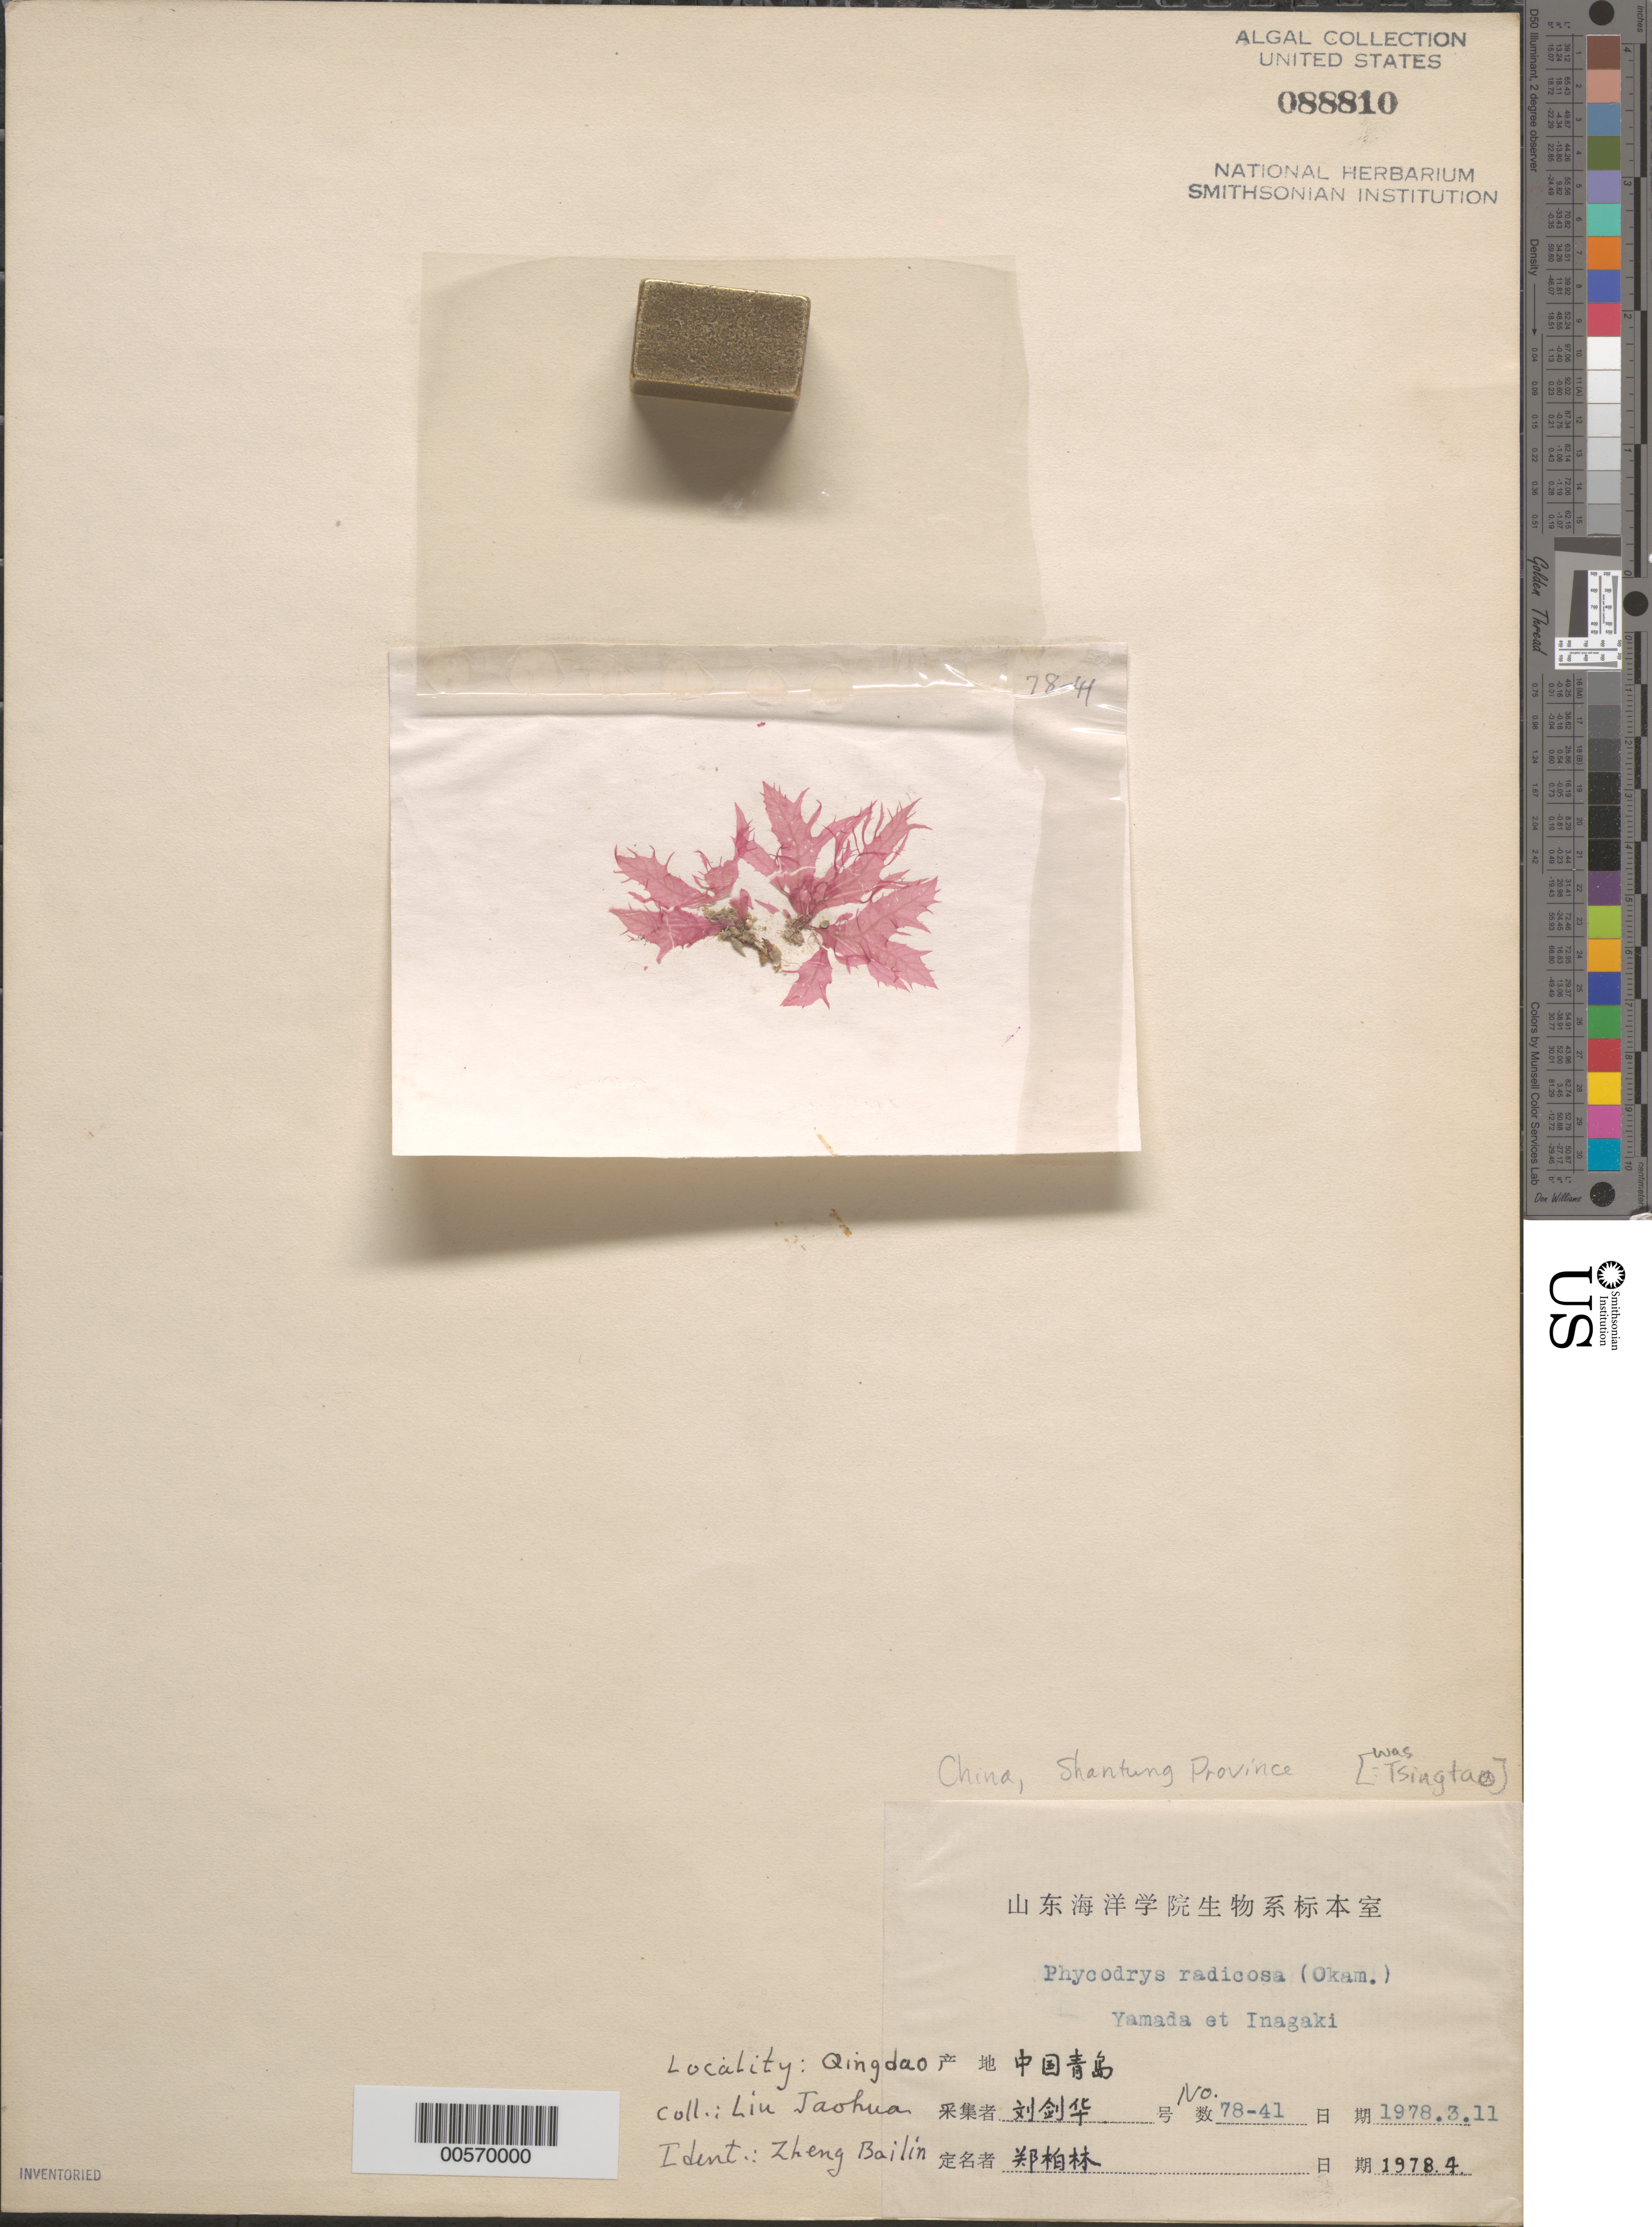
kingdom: Plantae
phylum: Rhodophyta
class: Florideophyceae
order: Ceramiales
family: Delesseriaceae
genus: Phycodrys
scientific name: Phycodrys radicosa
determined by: Bailin, Z.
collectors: L. Jaohua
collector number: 78-41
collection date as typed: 11 Mar 1978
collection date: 1978-03-11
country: China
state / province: Shandong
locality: Qingdao (Tsingtao)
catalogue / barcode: US 88810